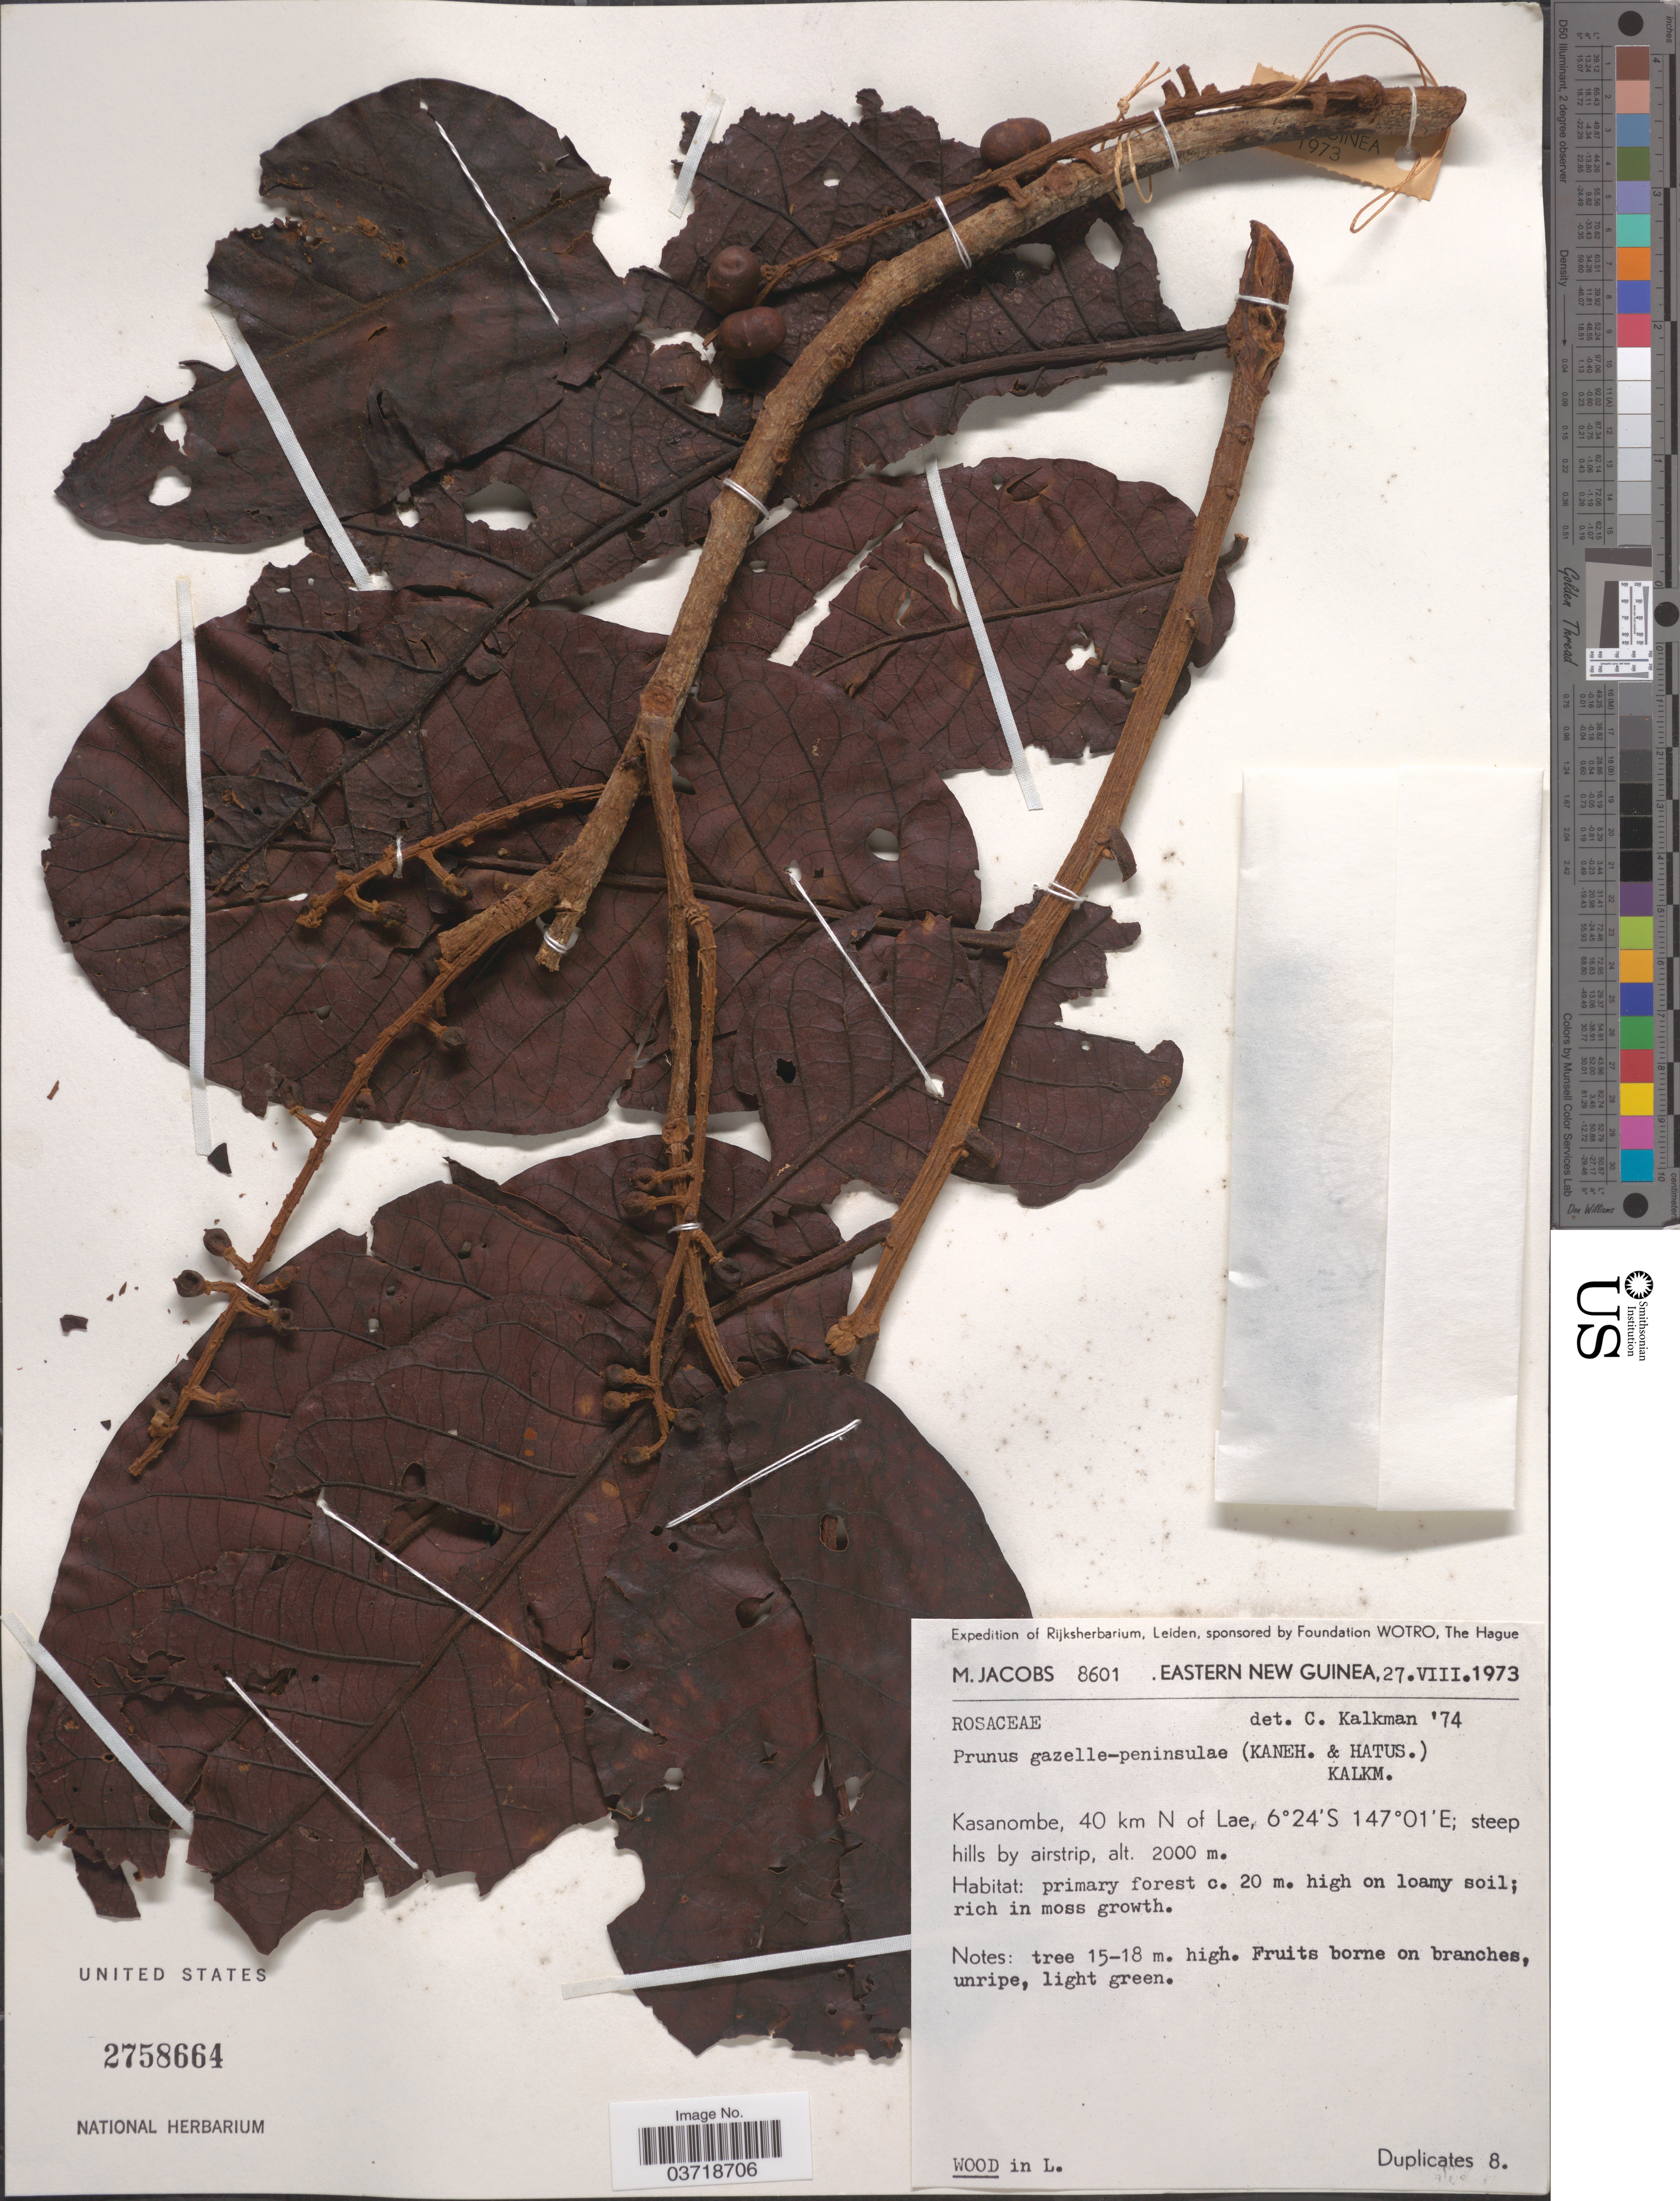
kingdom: Plantae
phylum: Tracheophyta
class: Magnoliopsida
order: Rosales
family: Rosaceae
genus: Prunus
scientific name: Prunus gazelle-peninsulae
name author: (Kaneh. & Hatus.) Kalkman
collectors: M. Jacobs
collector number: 8601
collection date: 1973-08-27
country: Papua New Guinea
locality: Eastern New Guinea. Kasanombe, 40 km N of Lae.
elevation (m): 2000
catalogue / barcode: US 2758664